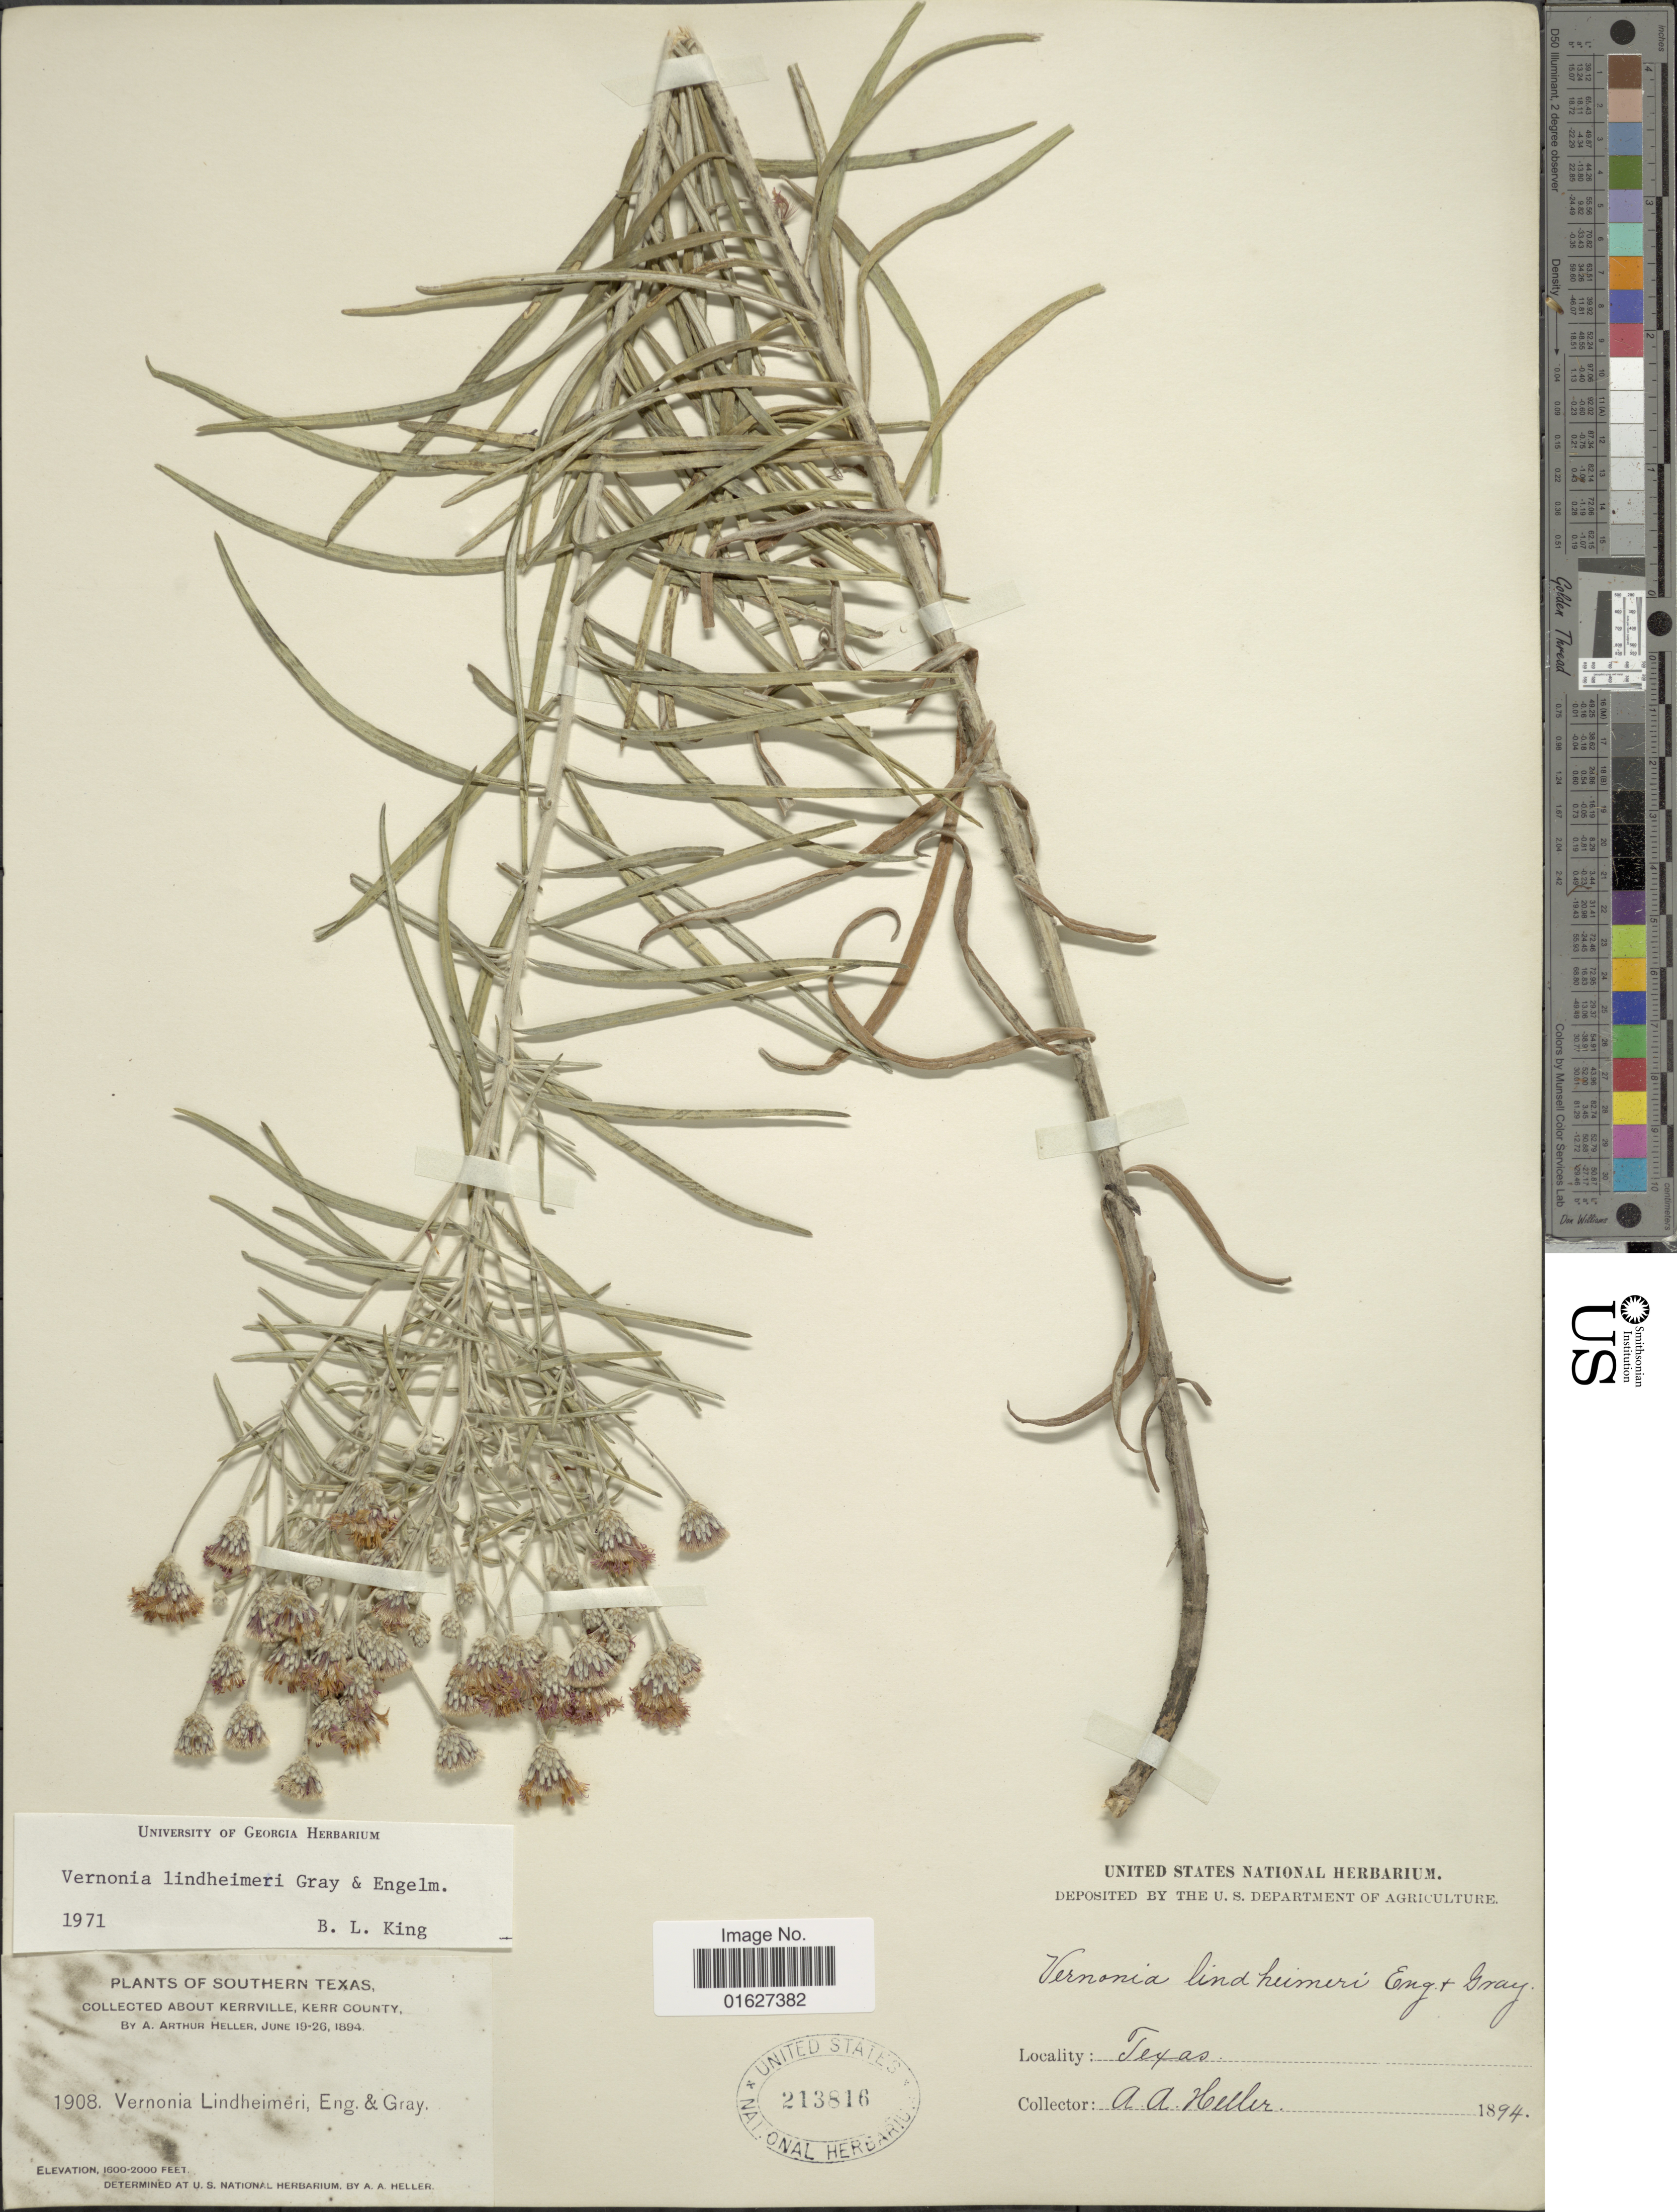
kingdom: Plantae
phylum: Tracheophyta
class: Magnoliopsida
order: Asterales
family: Asteraceae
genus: Vernonia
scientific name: Vernonia lindheimeri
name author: A. Gray & Engelm. in A. Gray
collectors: A. A. Heller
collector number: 1908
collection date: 1894-06-19/1894-06-26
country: United States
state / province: Texas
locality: Southern Texas. Kerrville, Kerr County.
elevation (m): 305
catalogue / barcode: US 213816